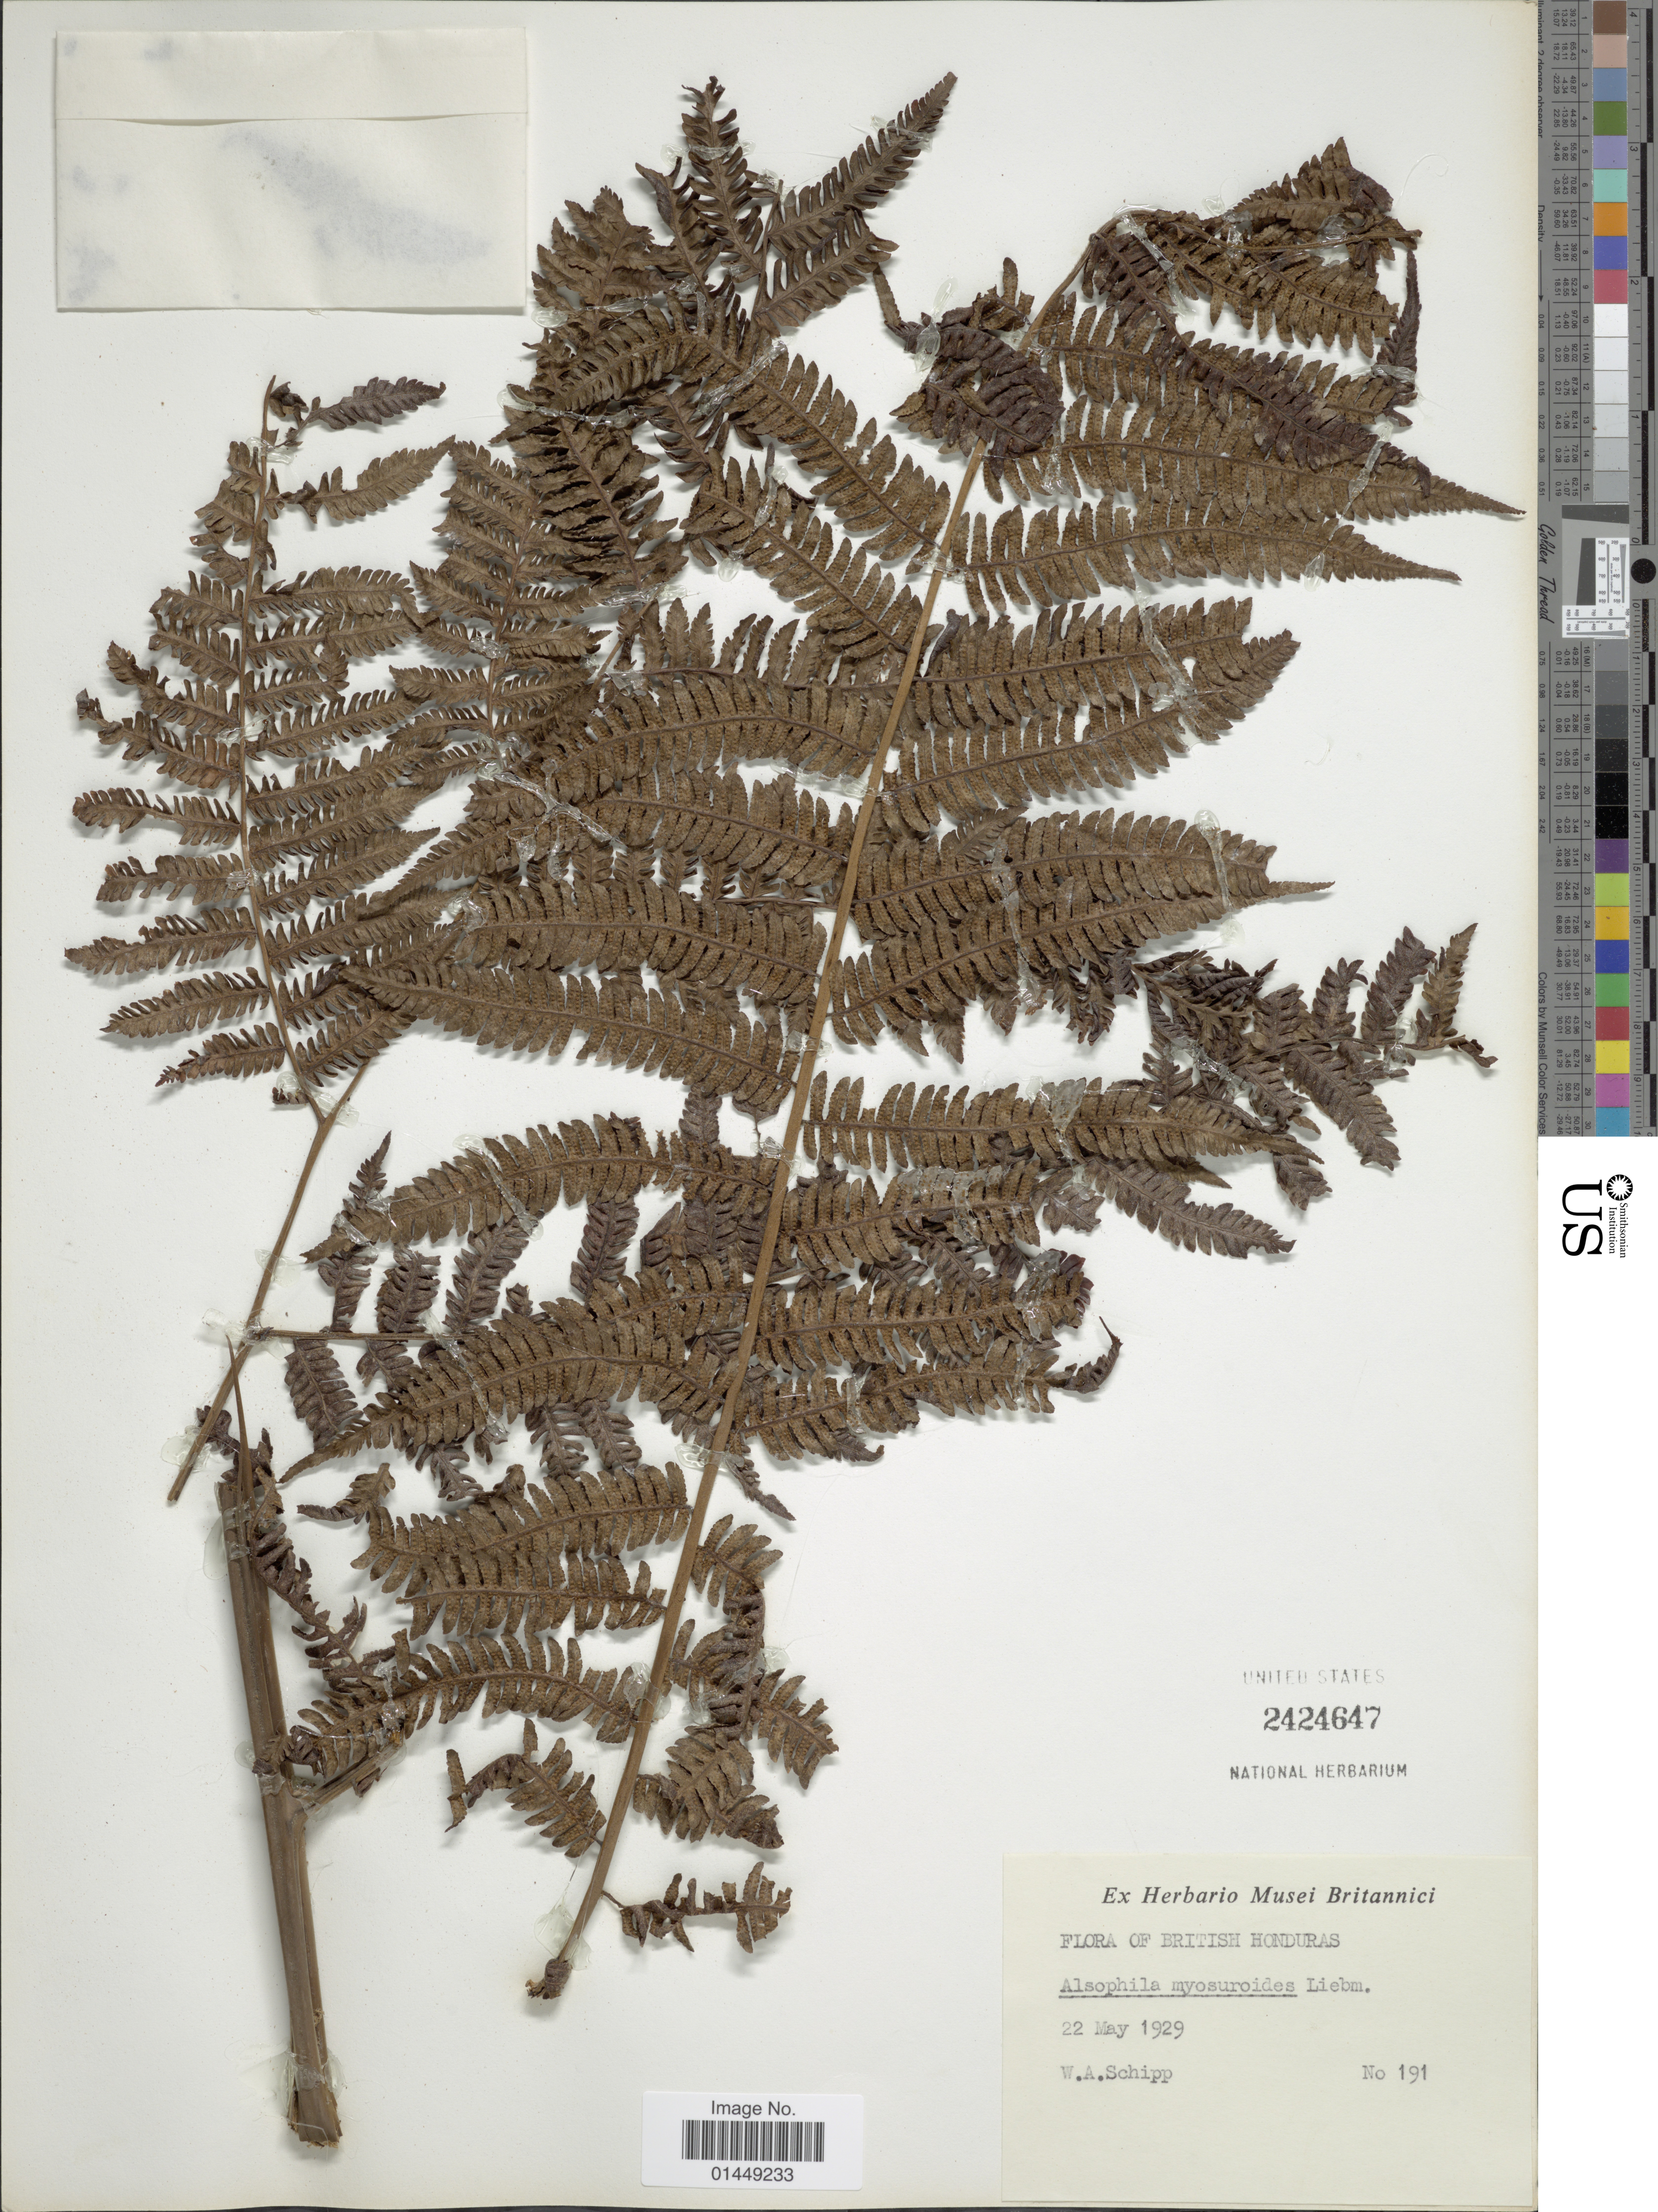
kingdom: Plantae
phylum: Tracheophyta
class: Polypodiopsida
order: Cyatheales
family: Cyatheaceae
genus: Cyathea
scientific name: Cyathea myosuriodes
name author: (Liebm.) Domin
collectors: W. Schipp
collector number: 191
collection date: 1929-05-22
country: Belize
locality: British Honduras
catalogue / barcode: US 2424647